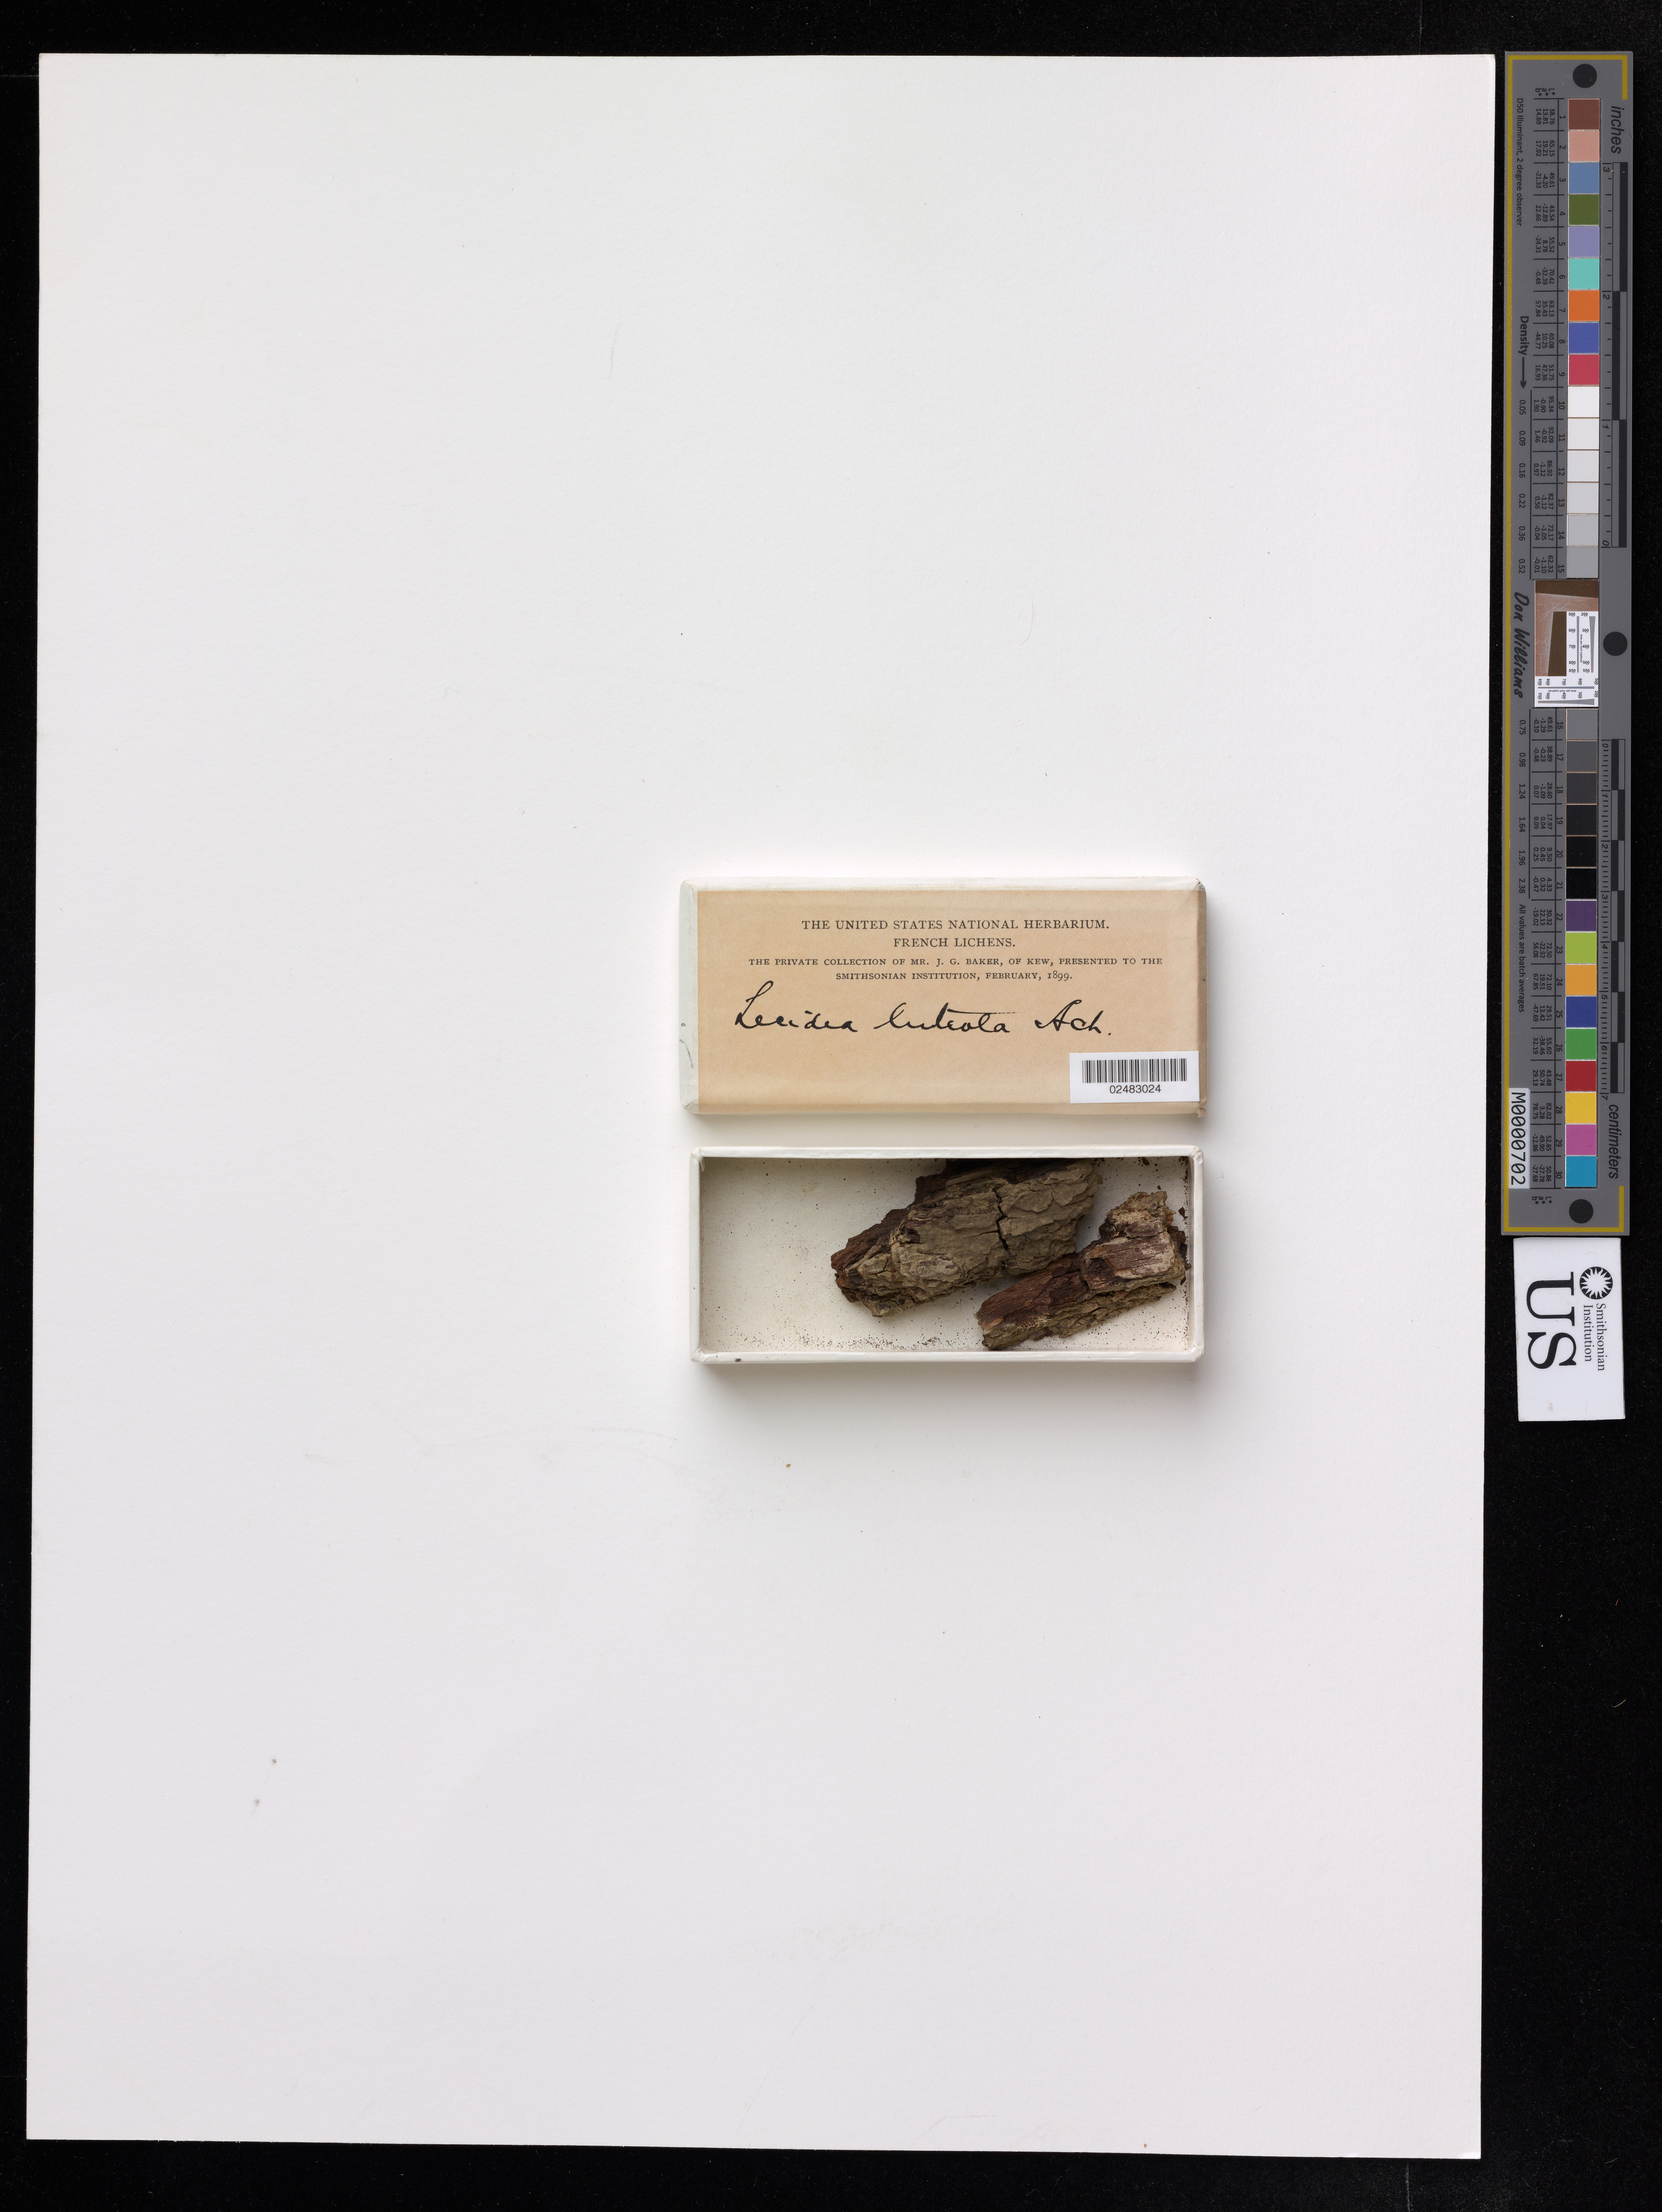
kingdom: Fungi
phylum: Ascomycota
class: Lecanoromycetes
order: Lecideales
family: Lecideaceae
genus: Lecidea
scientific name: Lecidea luteola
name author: Ach.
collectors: A. Deseglise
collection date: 1864-10-27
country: France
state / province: Centre-Val de Loire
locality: Sur le Pyrus communis. Cher. Berry.